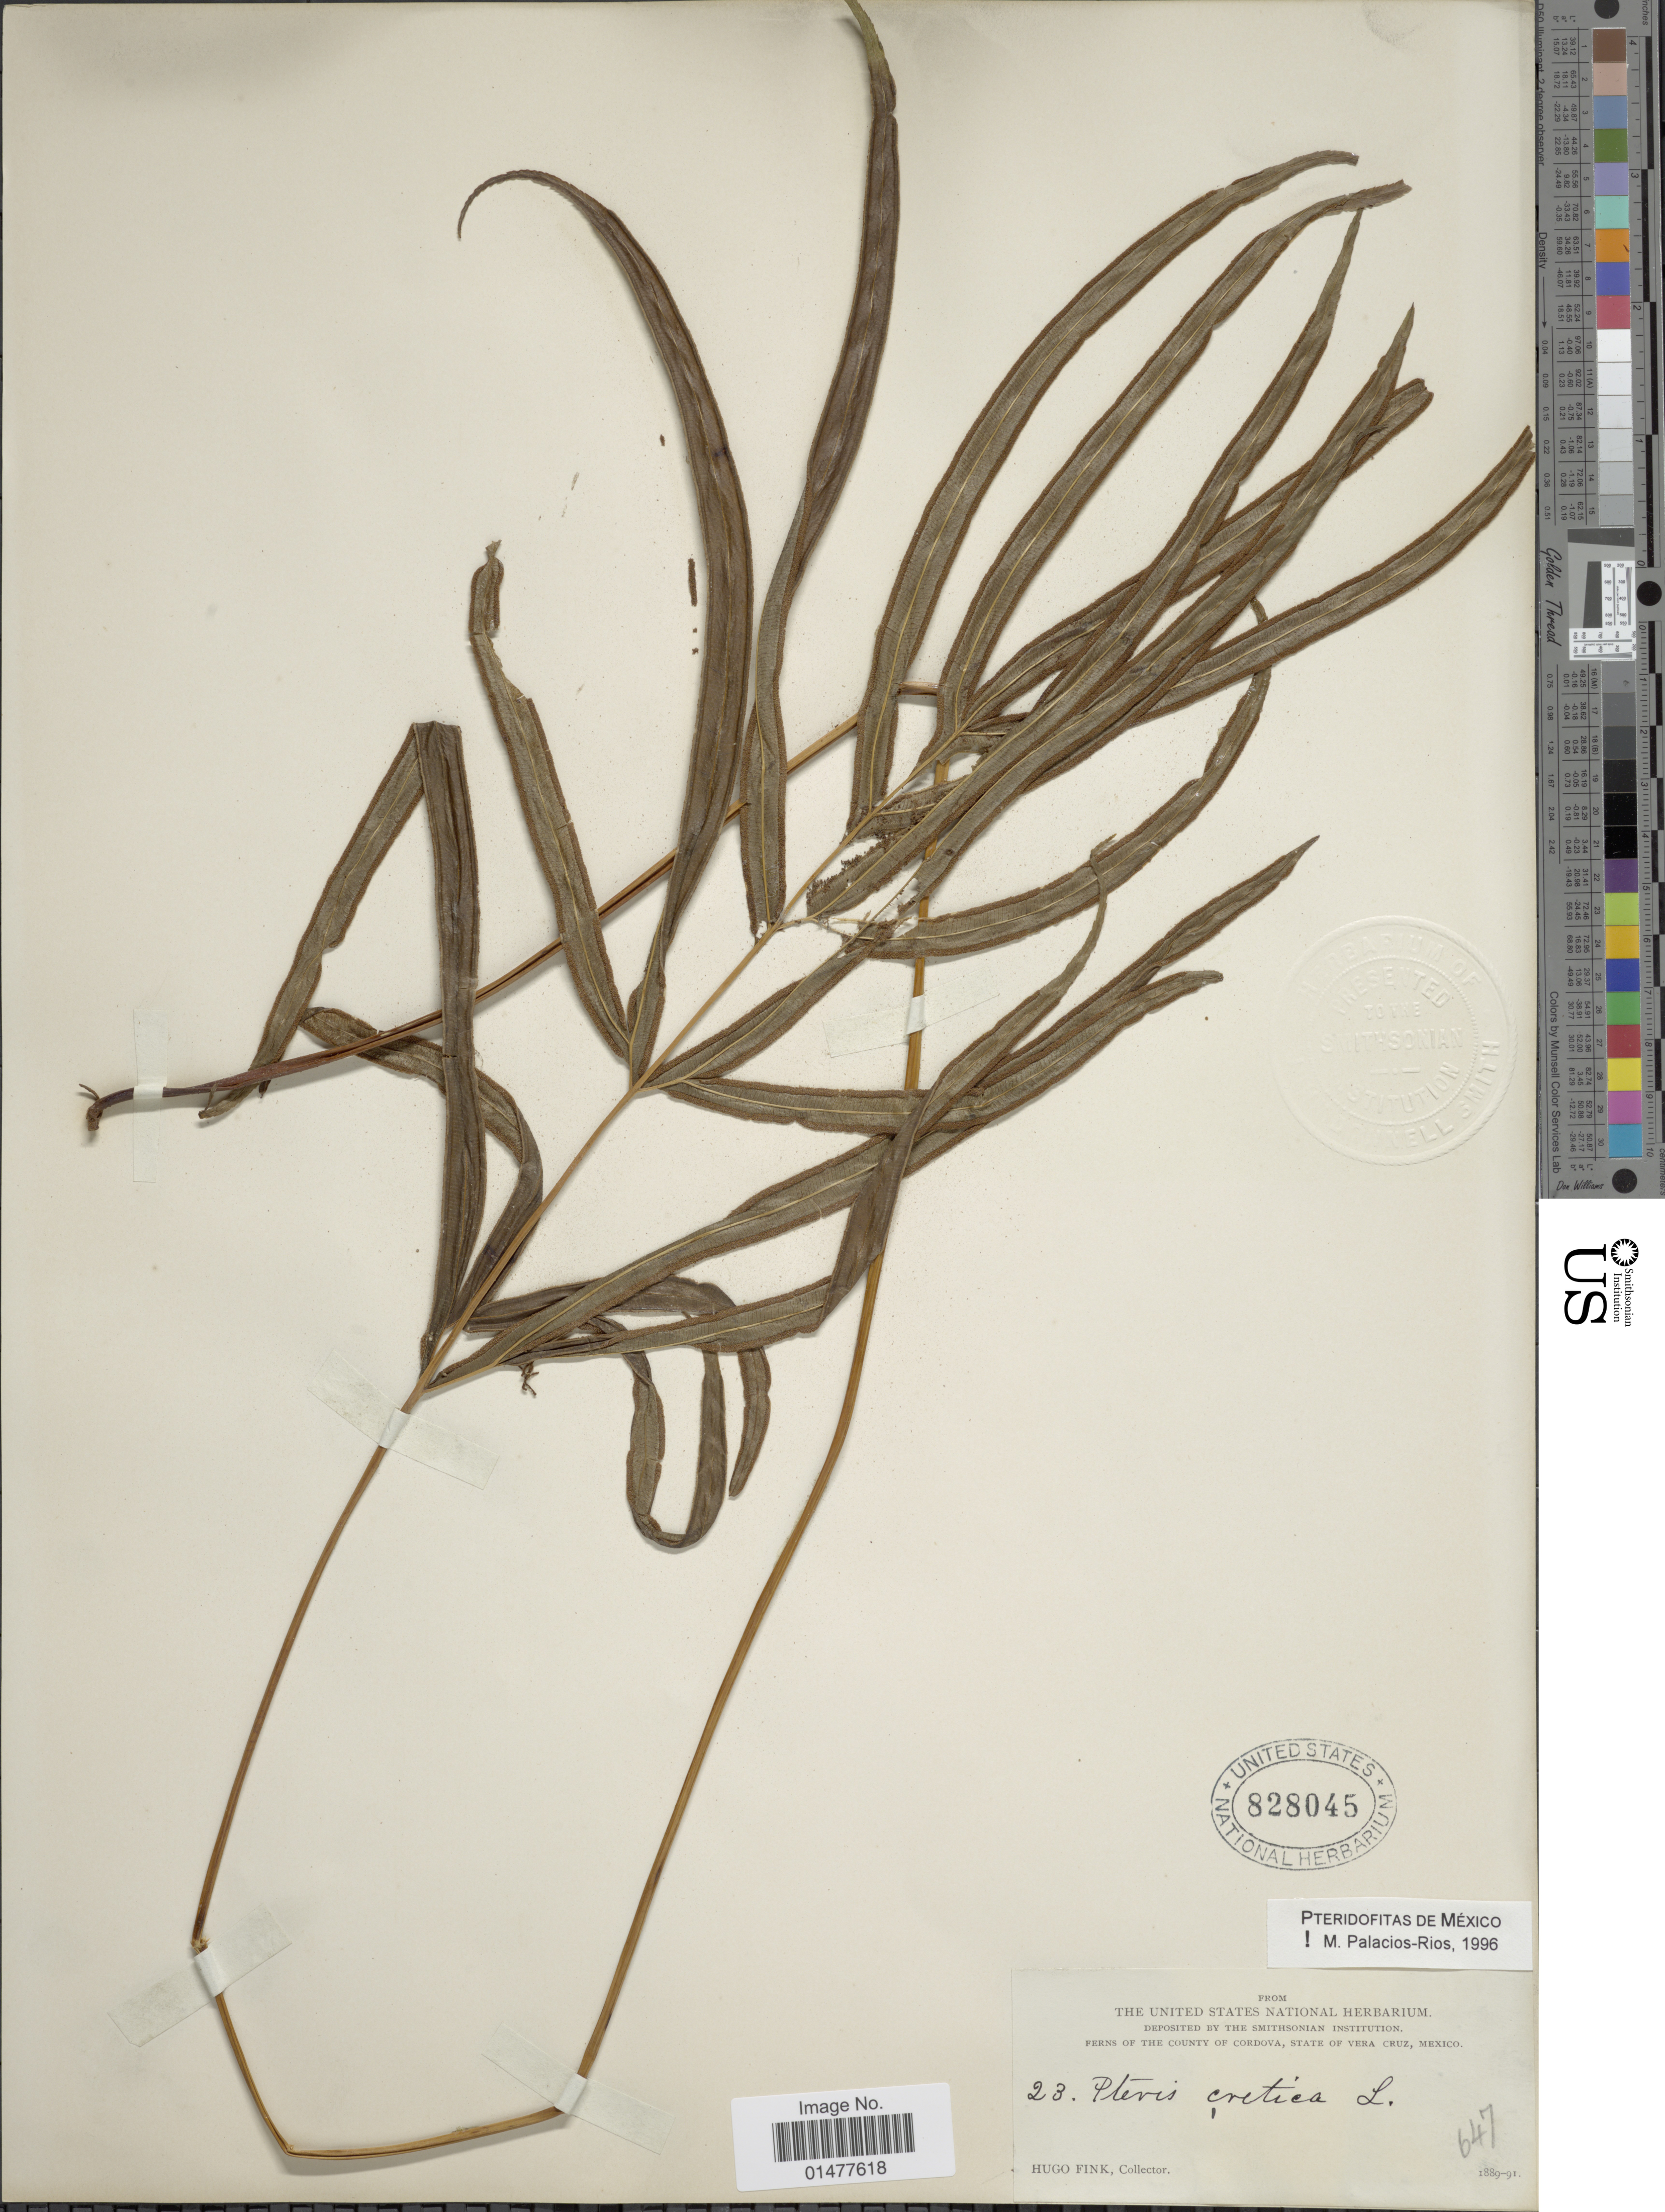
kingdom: Plantae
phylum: Tracheophyta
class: Polypodiopsida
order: Polypodiales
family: Pteridaceae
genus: Pteris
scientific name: Pteris cretica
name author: L.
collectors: H. Fink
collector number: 647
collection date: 1889/1891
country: Mexico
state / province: Veracruz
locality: County of Cordova, State of Vera Cruz.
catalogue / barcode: US 828045